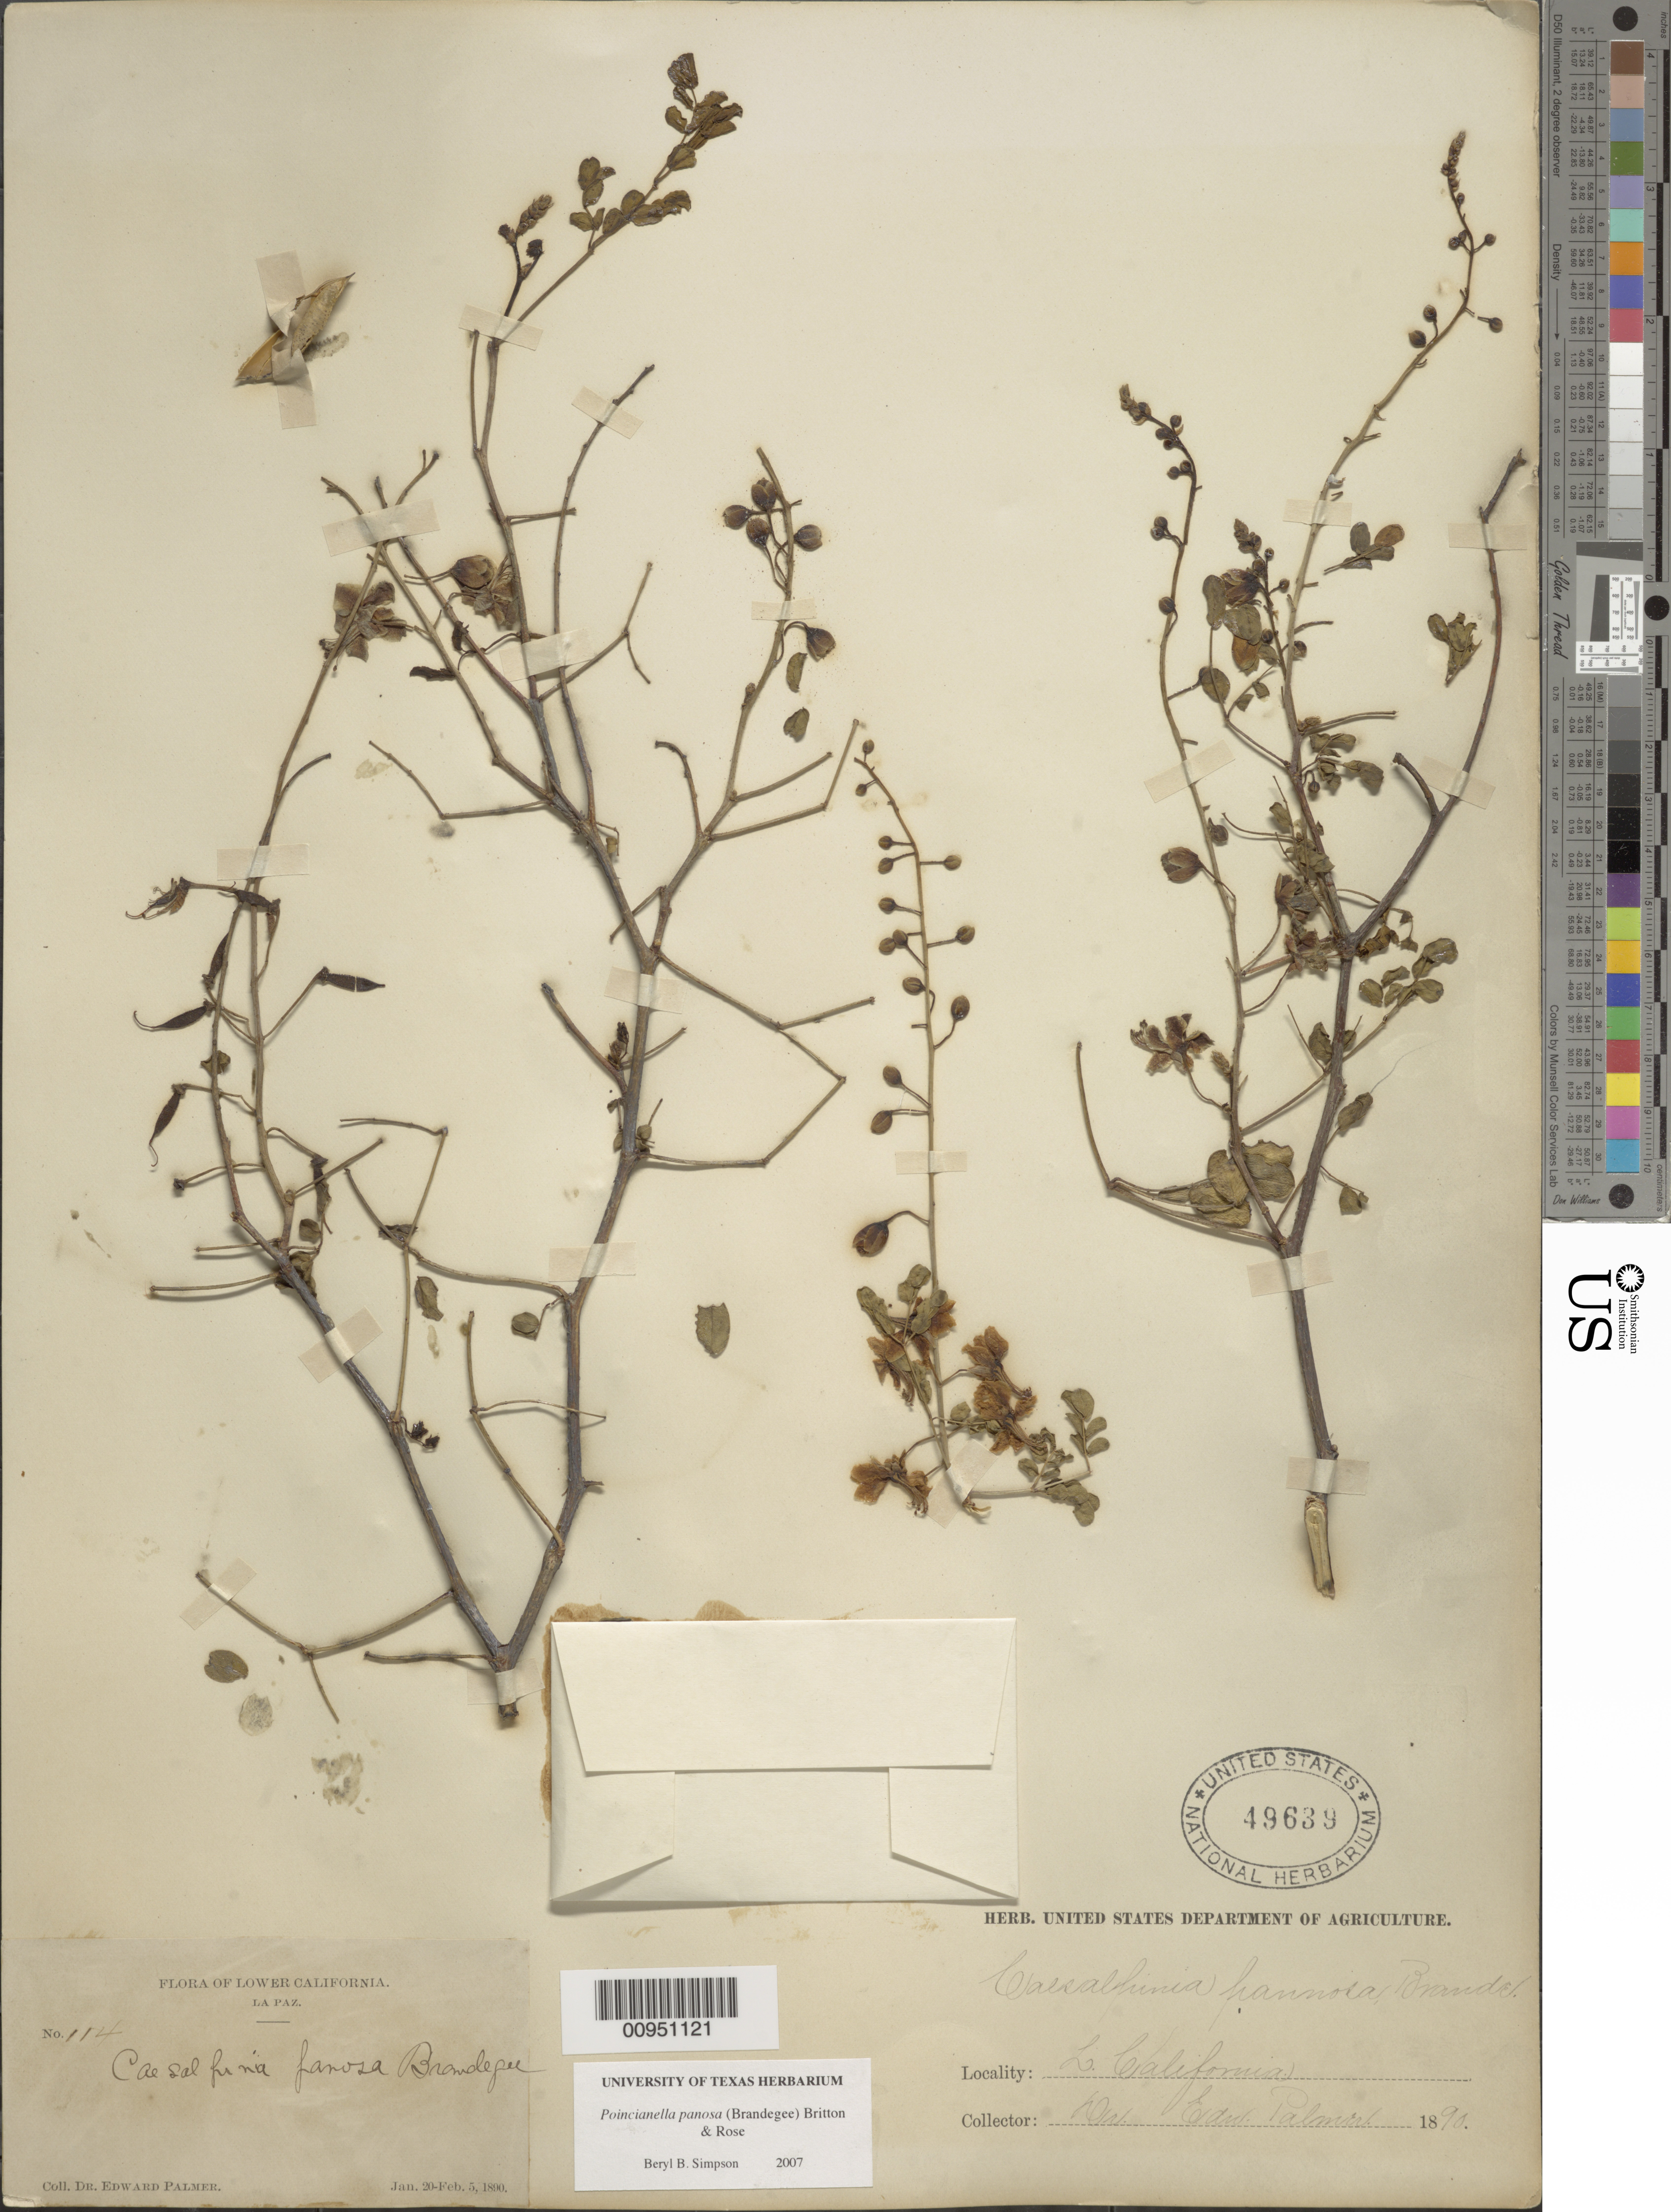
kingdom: Plantae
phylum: Tracheophyta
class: Magnoliopsida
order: Fabales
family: Fabaceae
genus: Erythrostemon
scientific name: Erythrostemon pannosus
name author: (K. Brandegee) Gagnon & G.P. Lewis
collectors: E. Palmer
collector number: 114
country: Mexico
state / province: Baja California Sur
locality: La Paz, Lower California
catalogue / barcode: US 49639